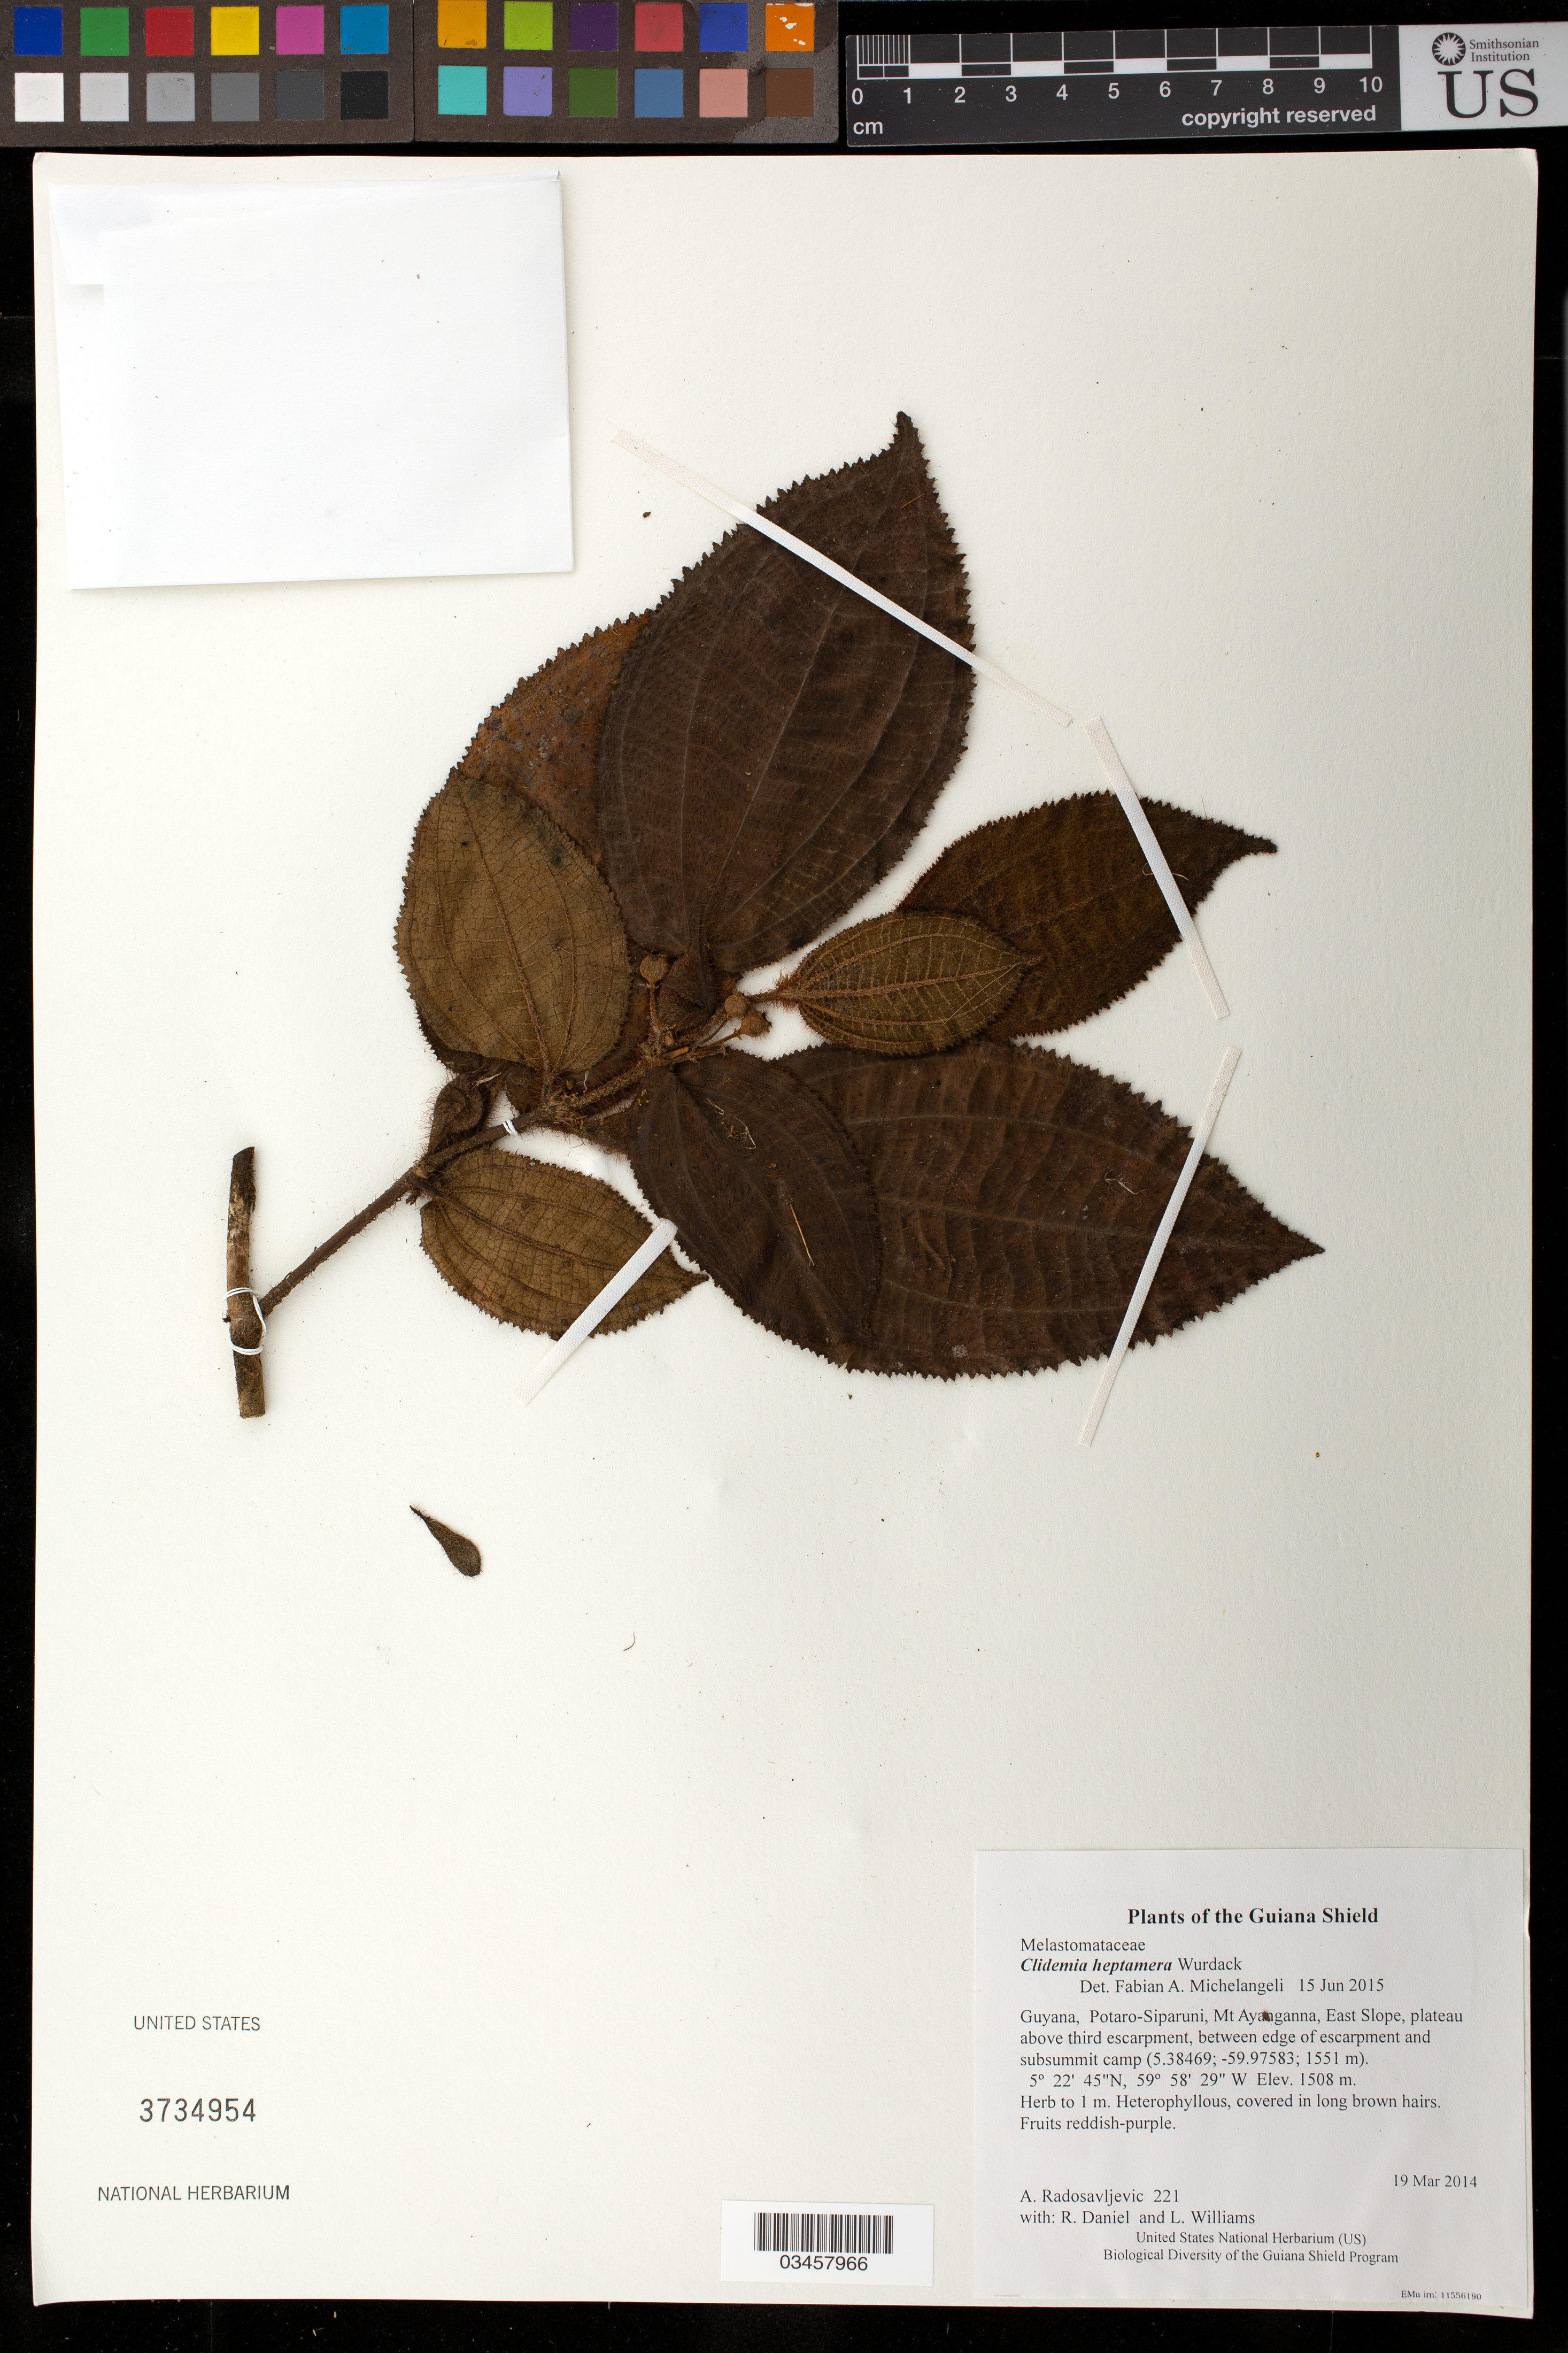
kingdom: Plantae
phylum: Tracheophyta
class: Magnoliopsida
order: Myrtales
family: Melastomataceae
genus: Clidemia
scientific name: Clidemia heptamera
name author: Wurdack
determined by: Michelangeli, F. A.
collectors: A. Radosavljevic, R. Daniel & L. Williams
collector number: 221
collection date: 2014-03-19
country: Guyana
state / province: Potaro-Siparuni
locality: Mt Ayanganna, East Slope, plateau above third escarpment, between edge of escarpment and subsummit camp (5.38469; -59.97583; 1551 m).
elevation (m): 1508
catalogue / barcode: US 3734954